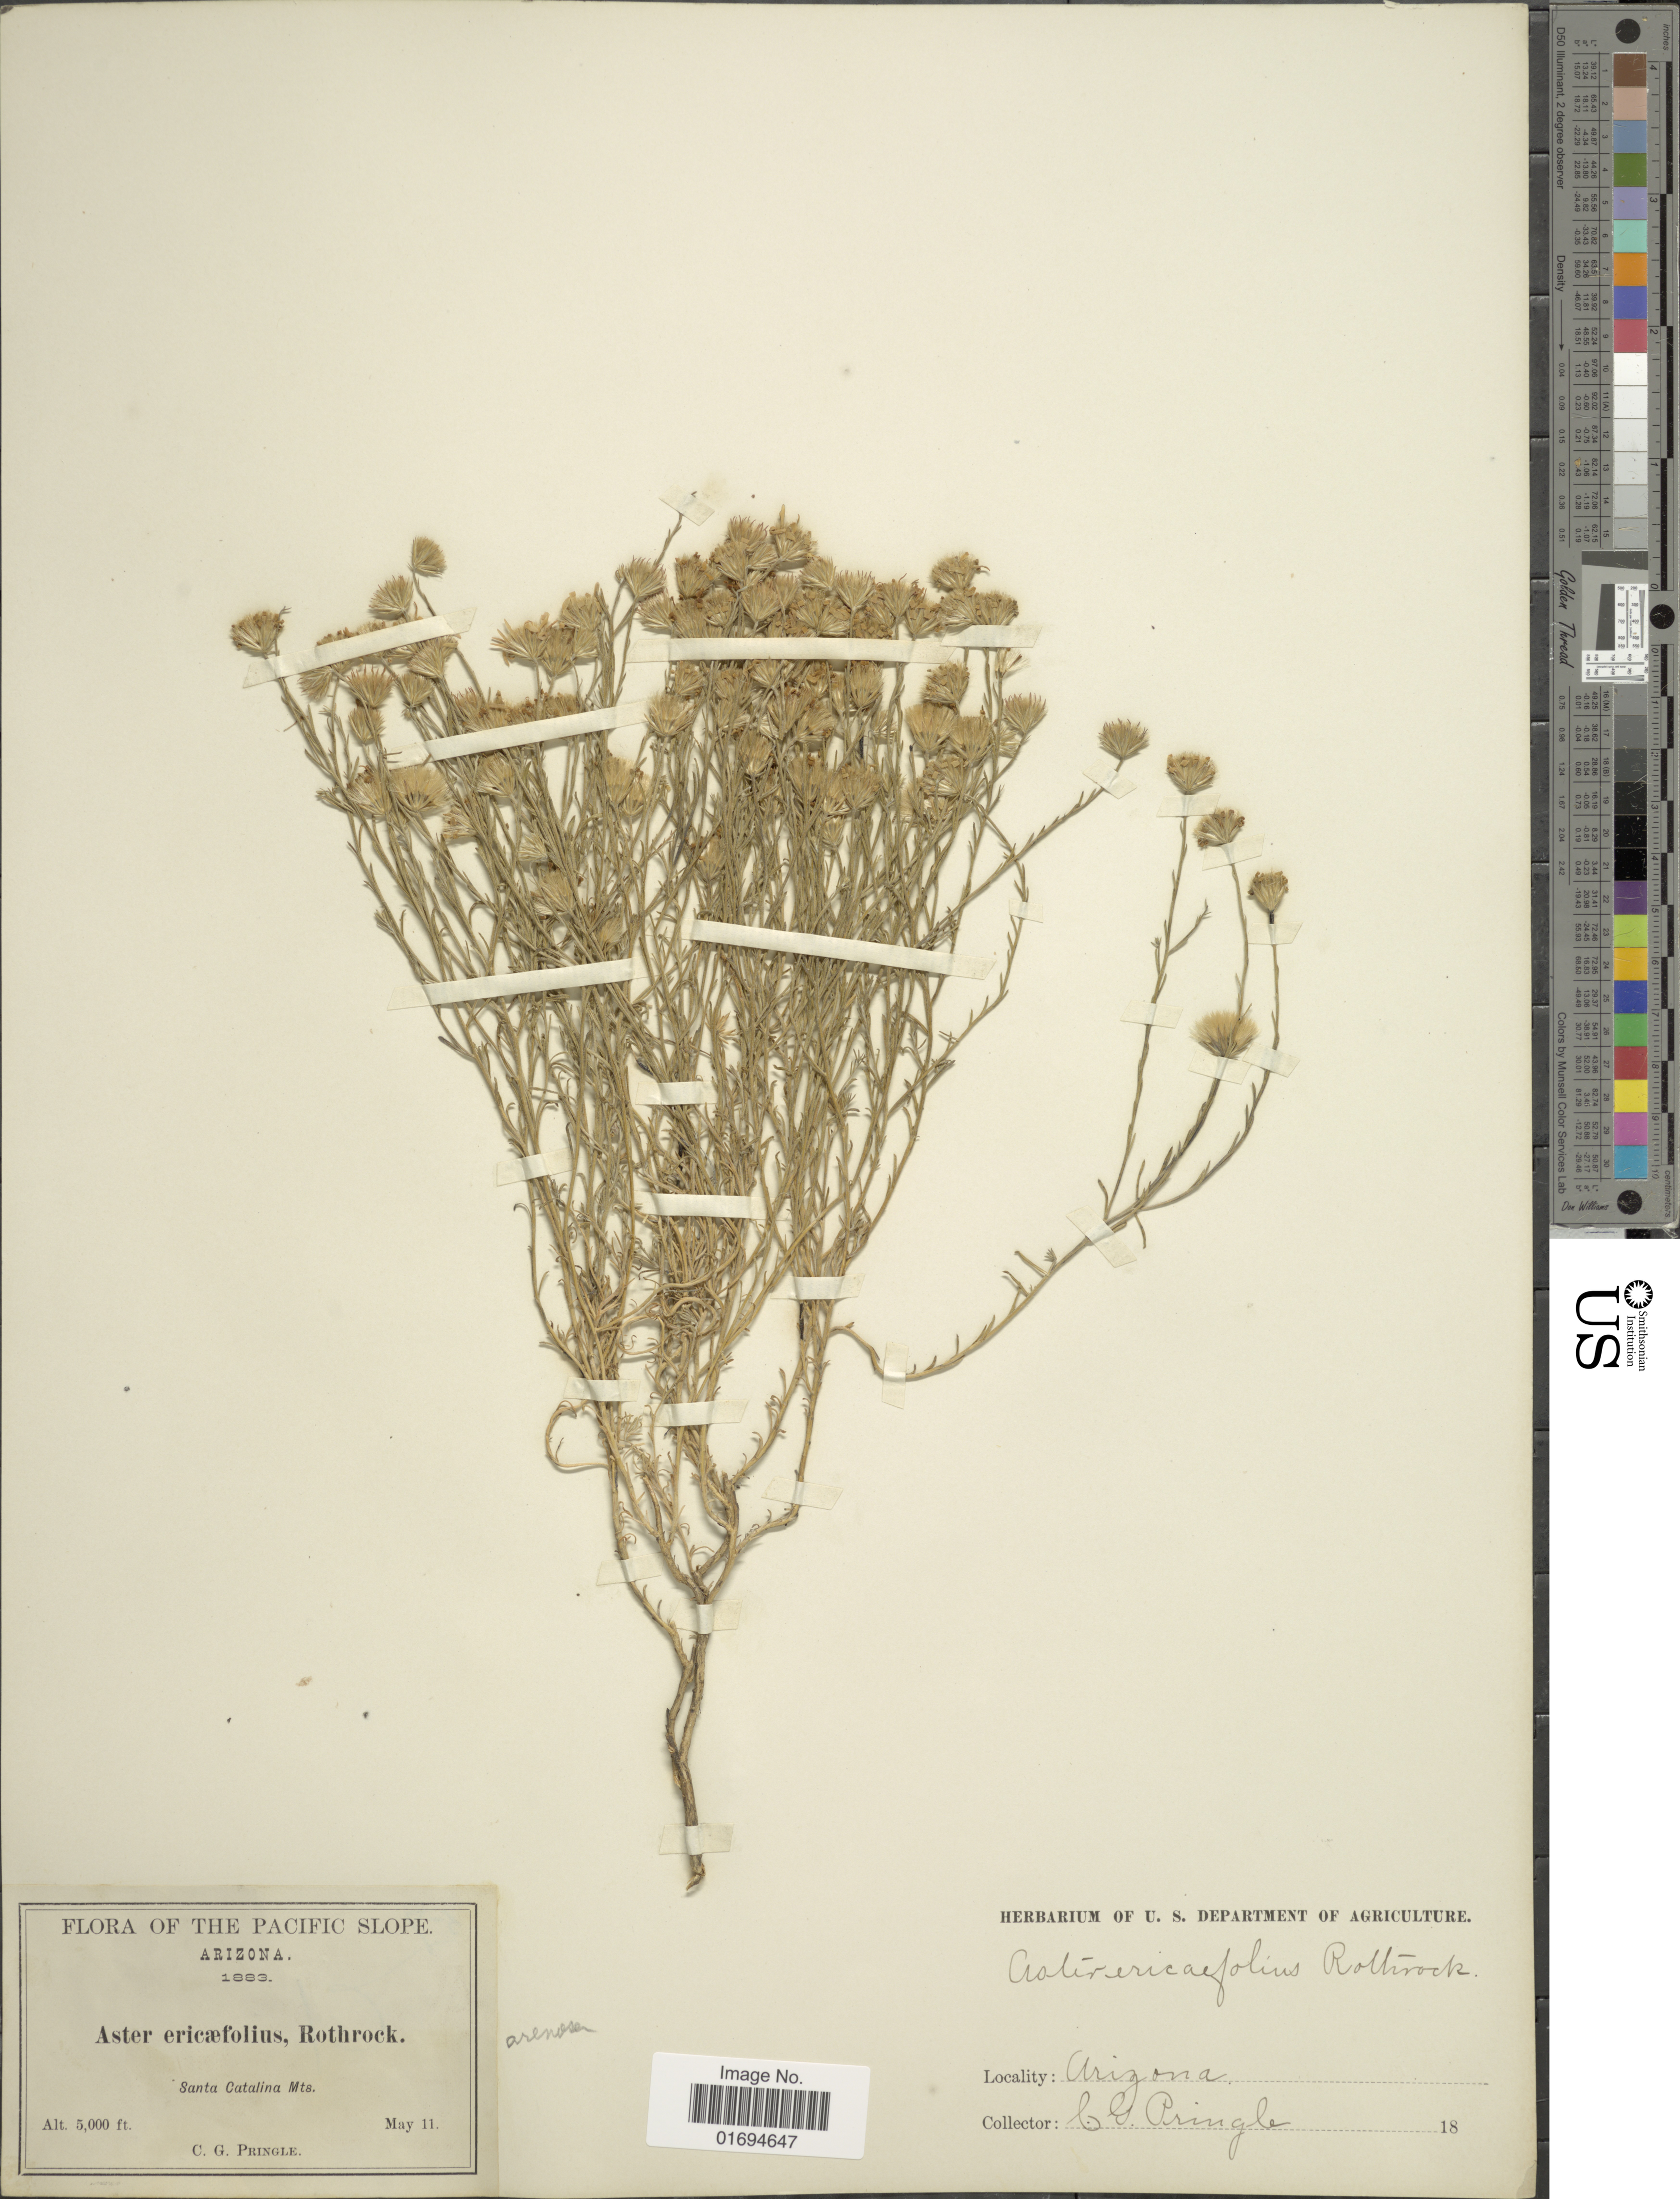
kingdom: Plantae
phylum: Tracheophyta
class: Magnoliopsida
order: Asterales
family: Asteraceae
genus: Chaetopappa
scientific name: Chaetopappa ericoides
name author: (Torr.) G.L. Nesom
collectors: C. G. Pringle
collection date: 1883-05-11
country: United States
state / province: Arizona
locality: Santa Catalina Mts.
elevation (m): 1524